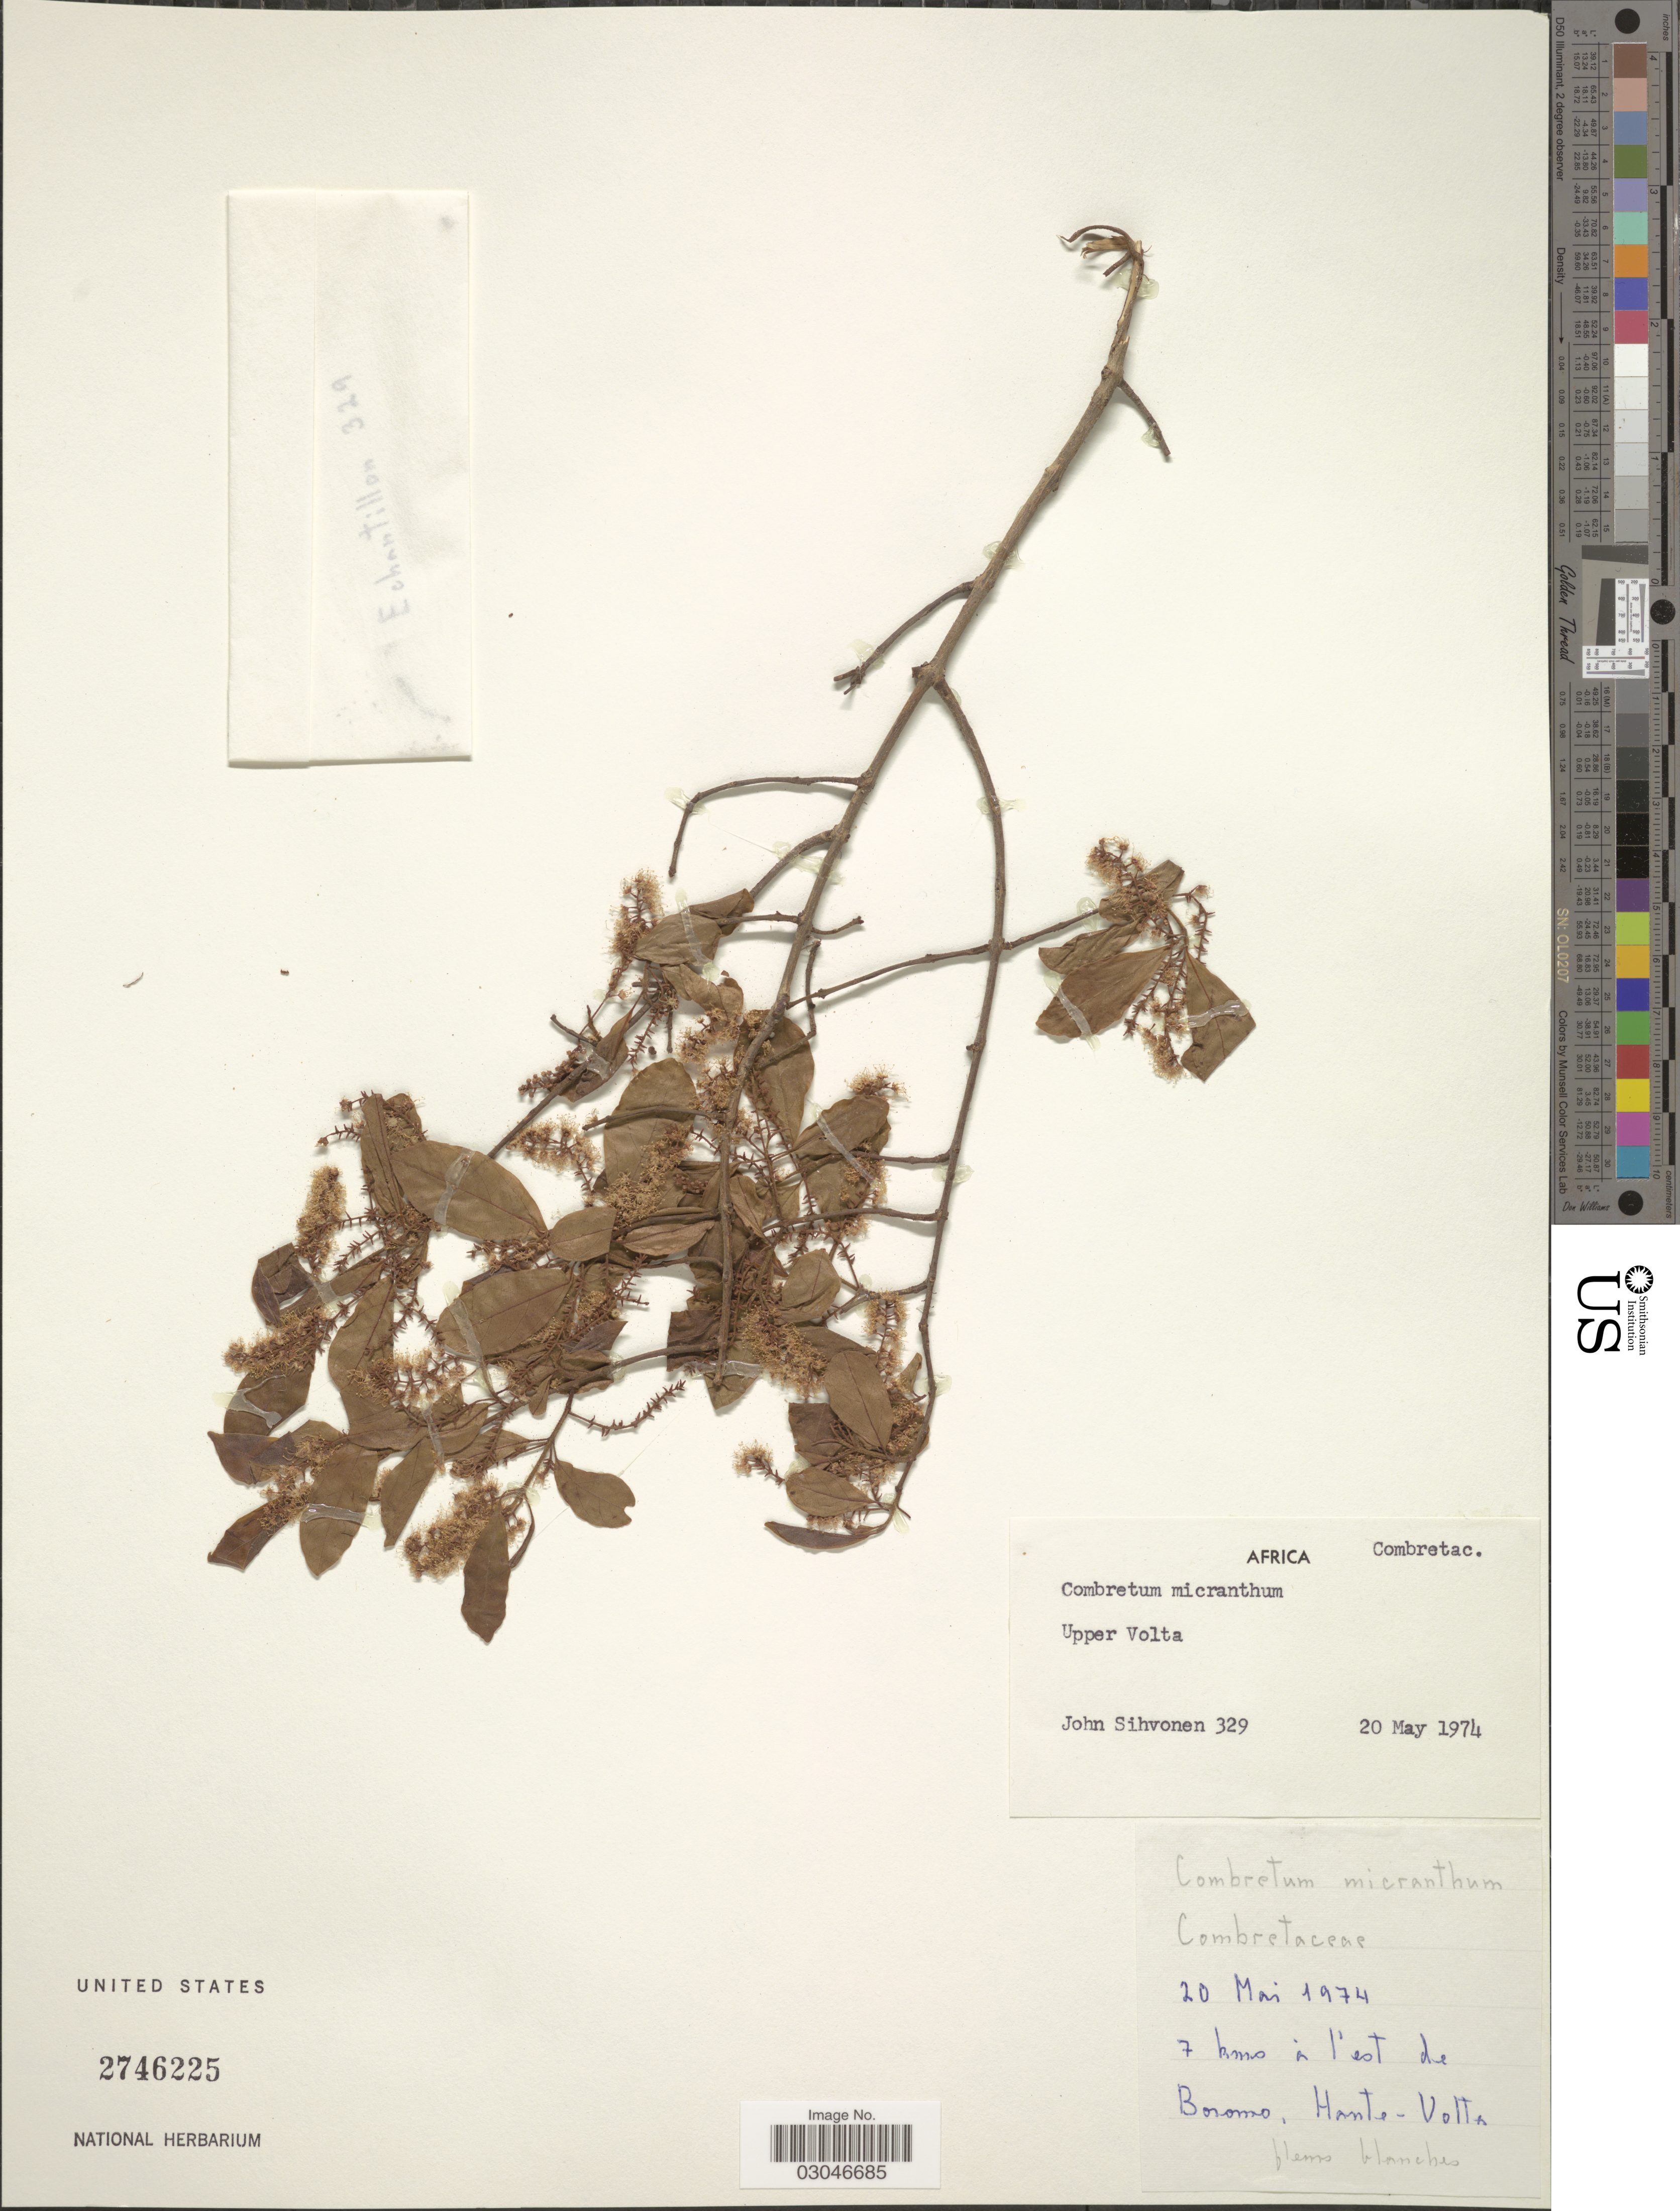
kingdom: Plantae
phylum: Tracheophyta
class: Magnoliopsida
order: Myrtales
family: Combretaceae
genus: Combretum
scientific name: Combretum micranthum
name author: G. Don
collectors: J. Sihvonen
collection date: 1974-05-20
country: Burkina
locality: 7 kms à l'est de Boromo, Haute-Volta. Upper Volta.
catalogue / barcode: US 2746225